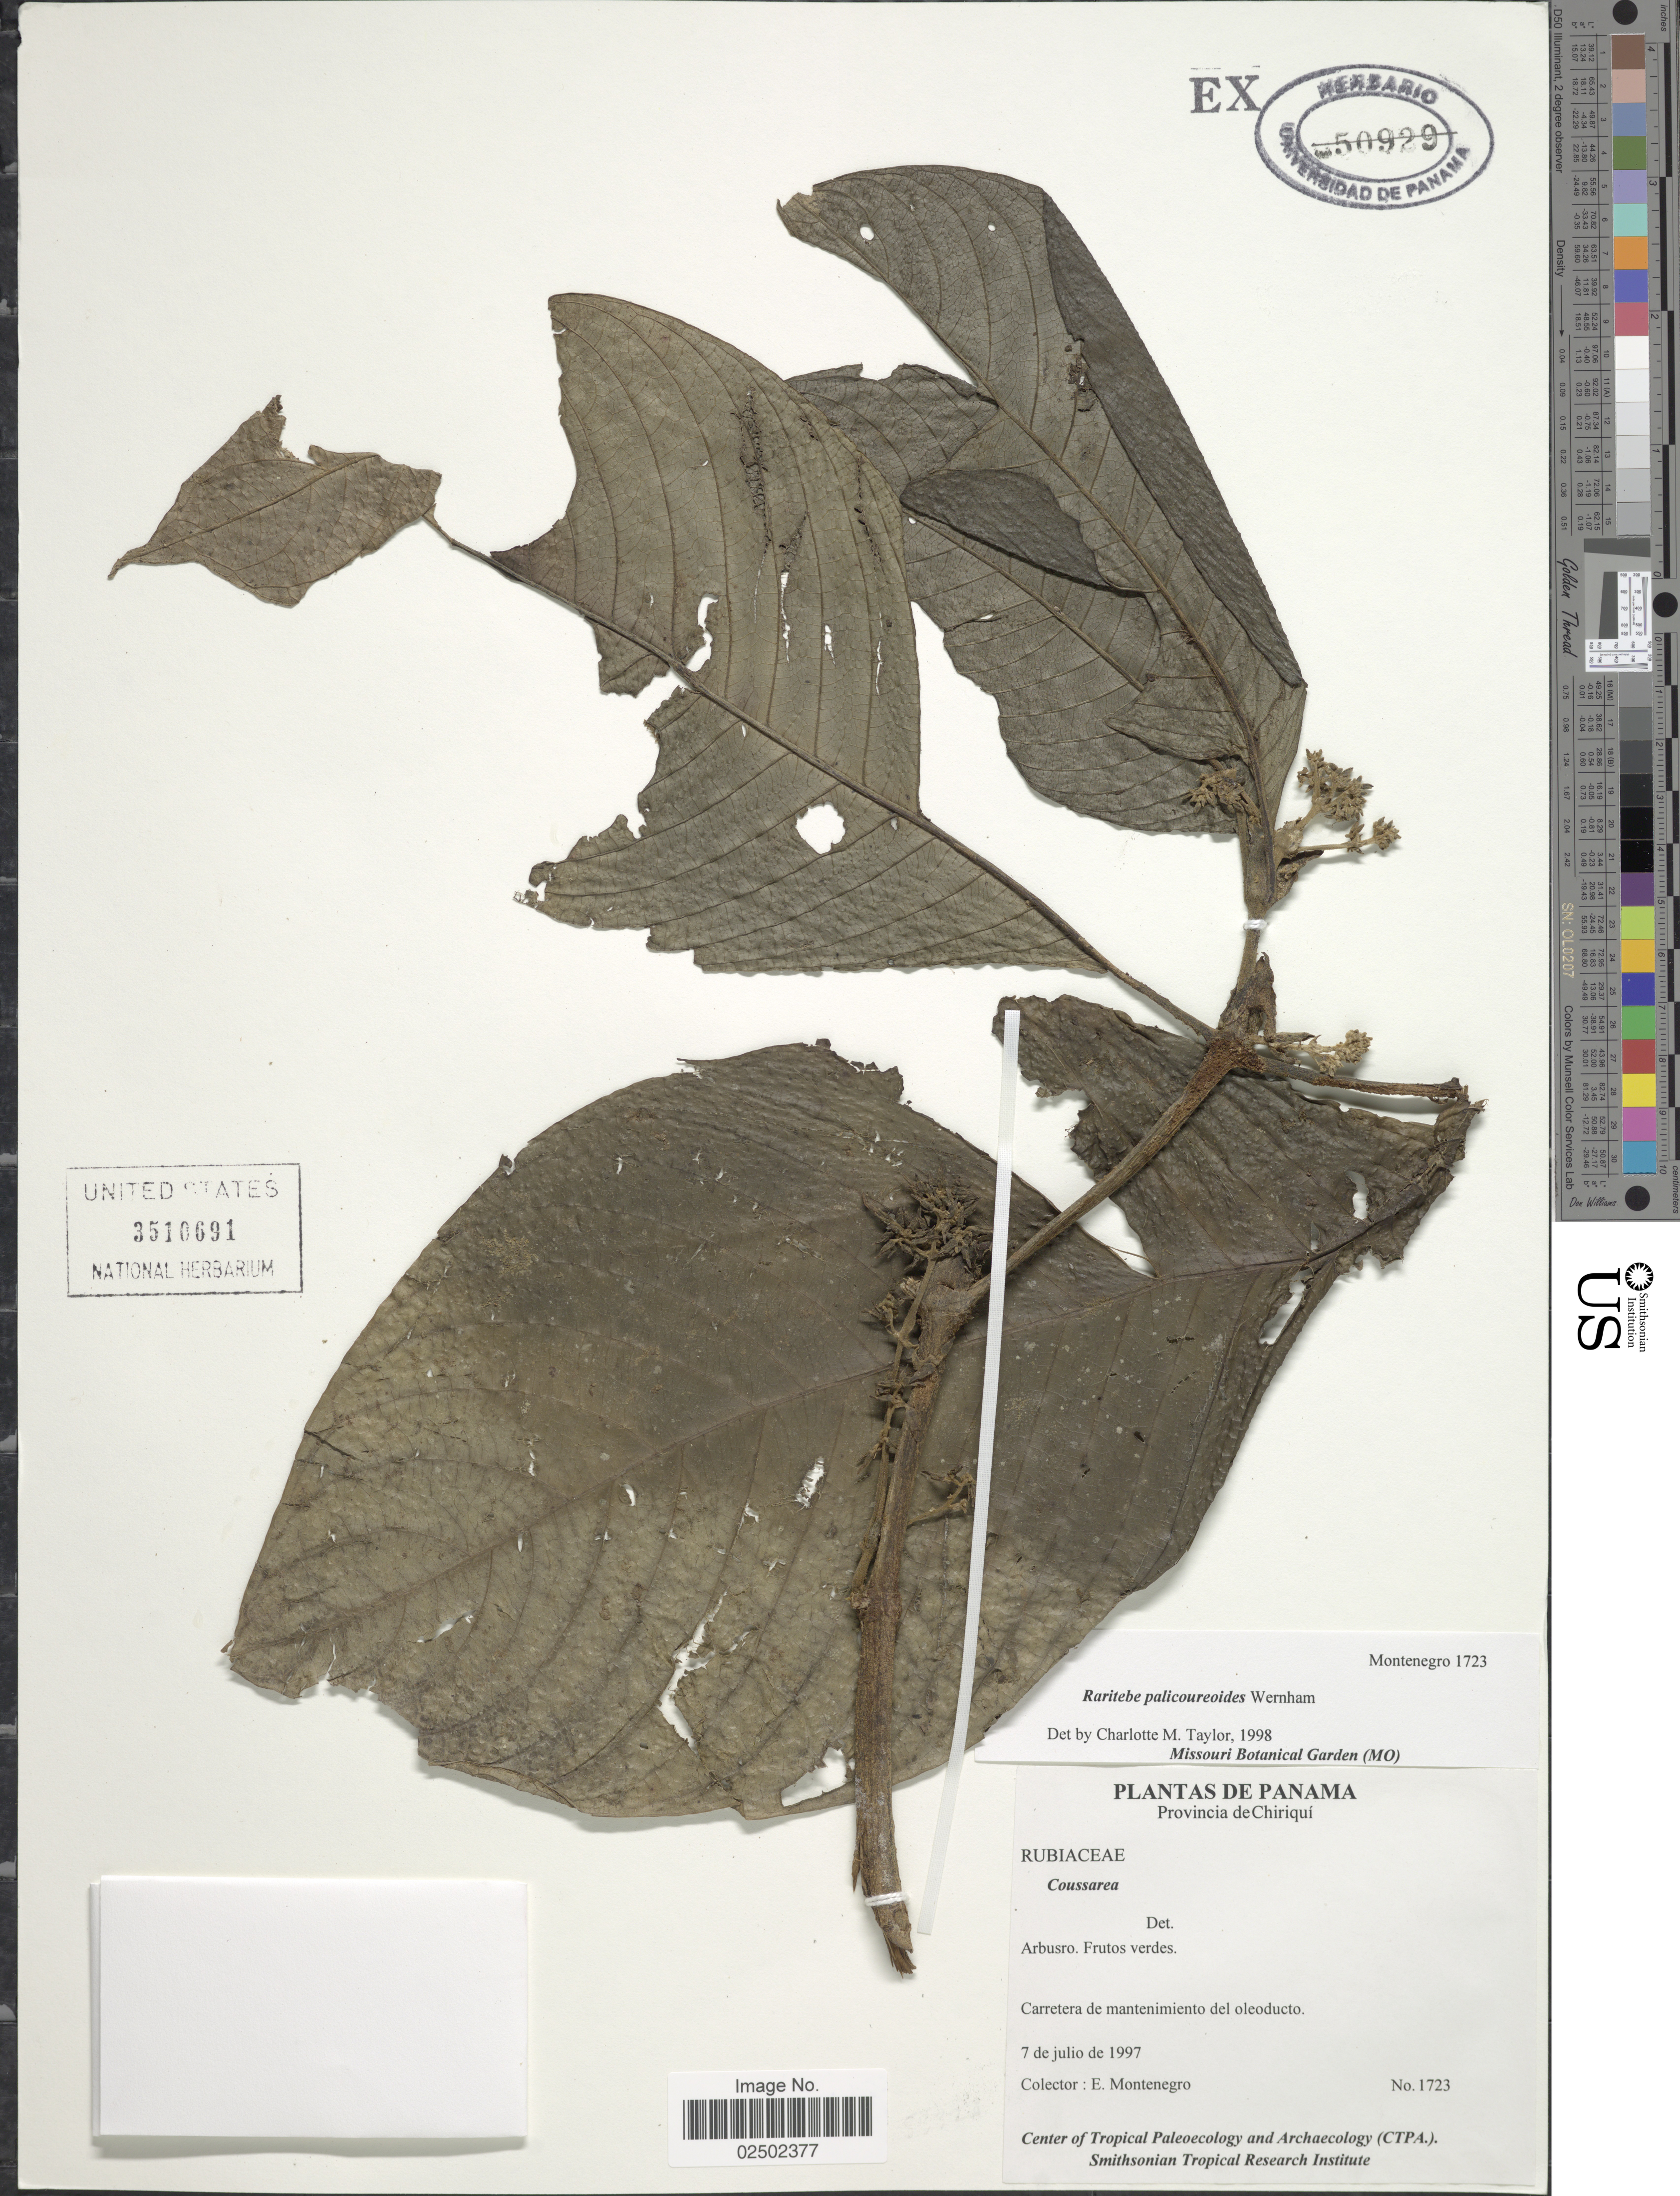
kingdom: Plantae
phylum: Tracheophyta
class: Magnoliopsida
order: Gentianales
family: Rubiaceae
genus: Raritebe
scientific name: Raritebe palicoureoides subsp. dwyeranum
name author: J.H. Kirkbr.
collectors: E. Montenegro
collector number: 1723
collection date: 1997-07-07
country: Panama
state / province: Chiriqui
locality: Carretera de mantenimiento del oleoducto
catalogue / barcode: US 3510691